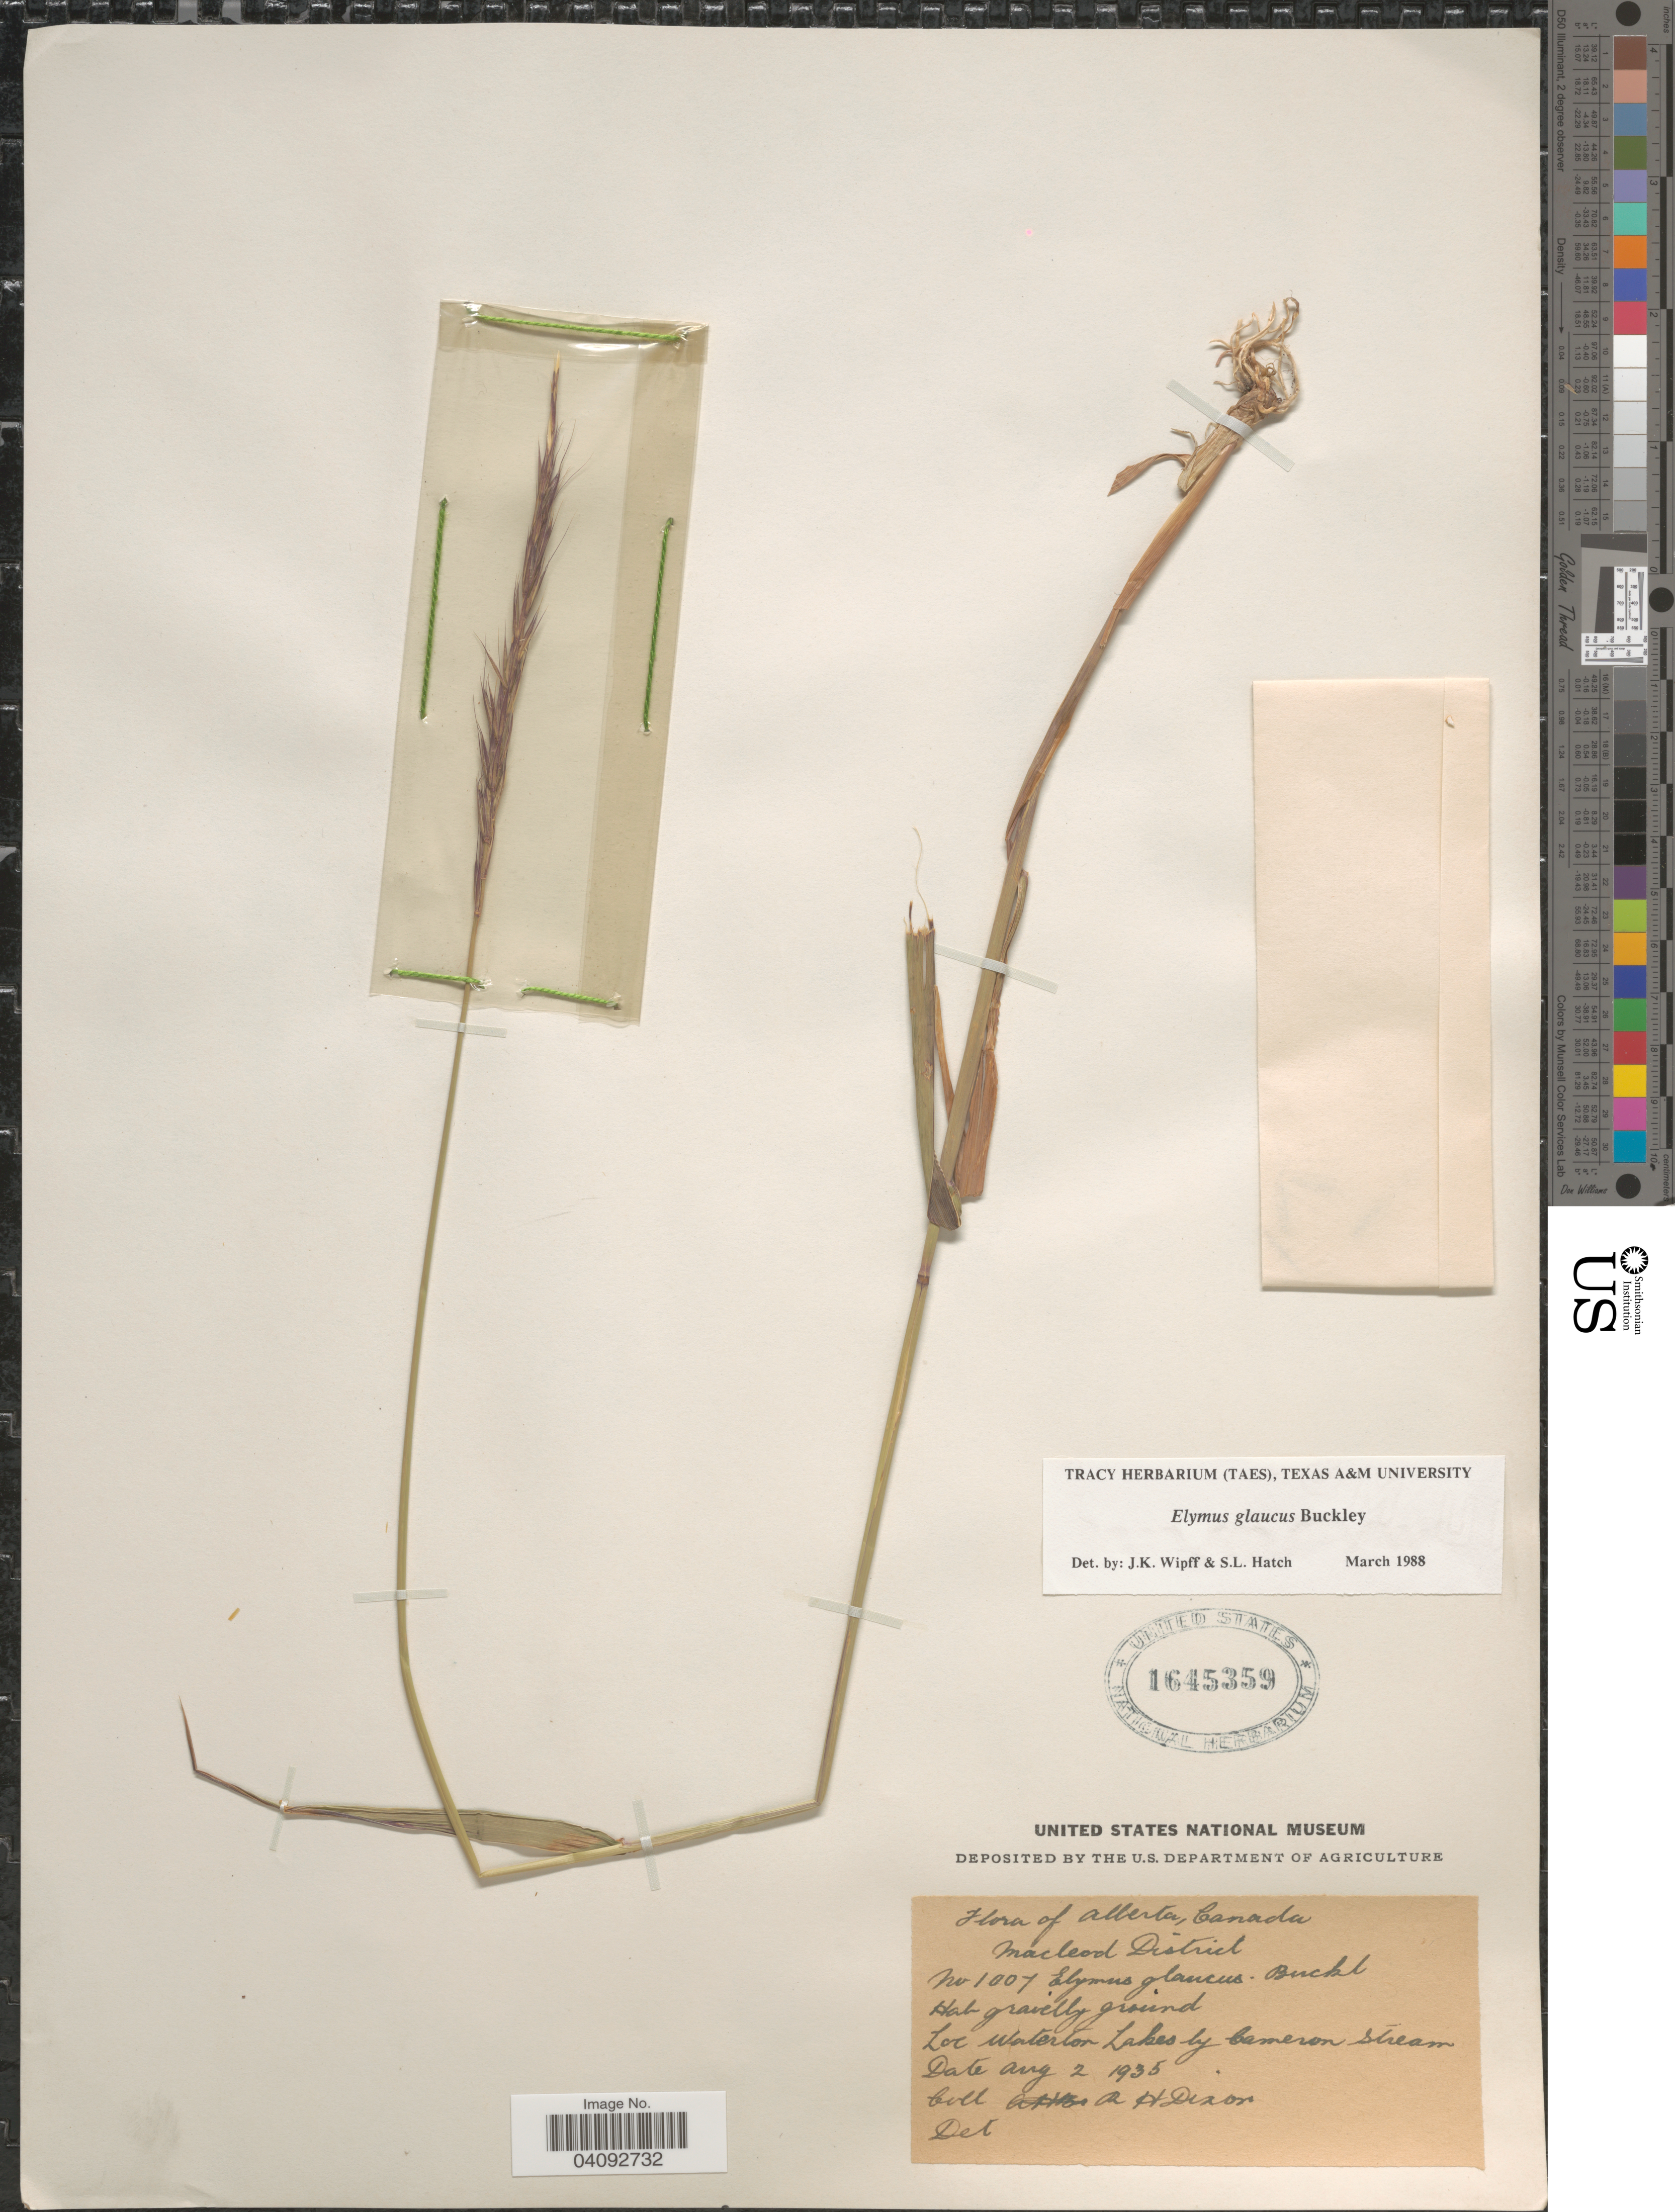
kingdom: Plantae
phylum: Tracheophyta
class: Liliopsida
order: Poales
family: Poaceae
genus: Elymus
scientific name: Elymus glaucus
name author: Buckley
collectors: R. H. Dixon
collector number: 1007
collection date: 1935-08-02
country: Canada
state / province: Alberta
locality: Macleod District. Waterton Lakes by Cameron stream.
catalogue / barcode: US 1645359